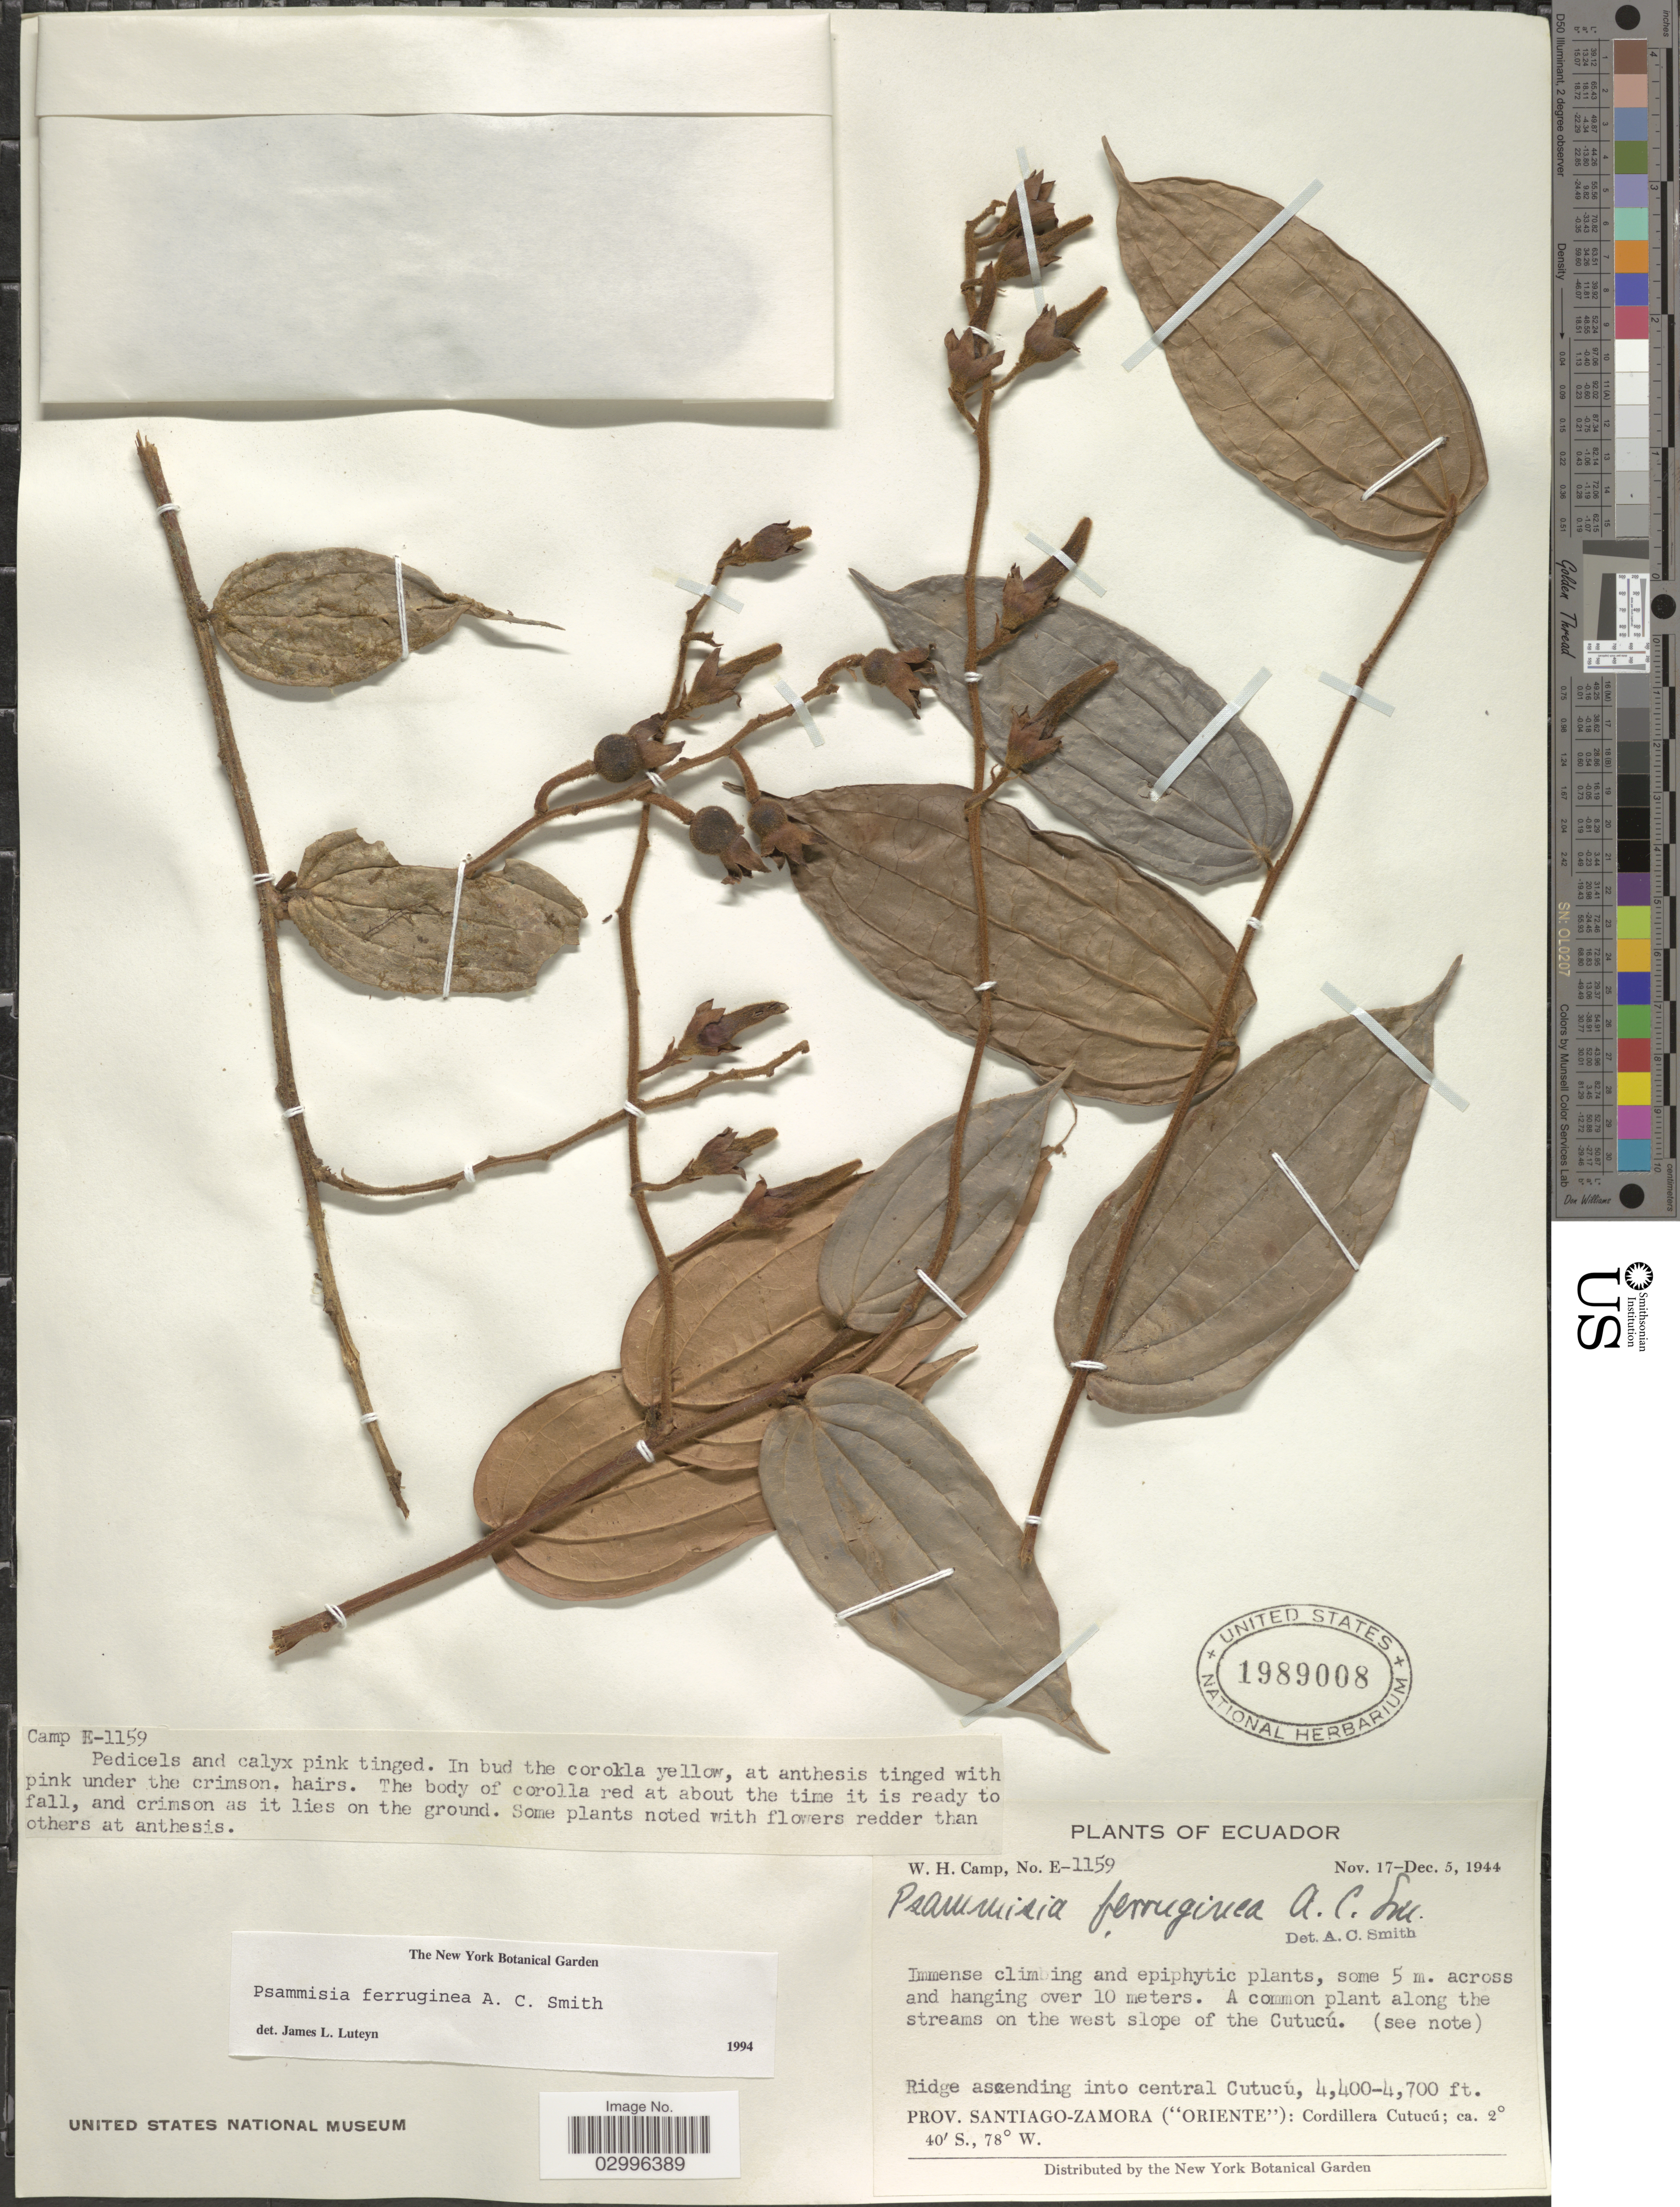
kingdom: Plantae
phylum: Tracheophyta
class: Magnoliopsida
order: Ericales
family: Ericaceae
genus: Psammisia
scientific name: Psammisia ferruginea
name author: A.C. Sm.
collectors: W. H. Camp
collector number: E-1159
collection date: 1944-11-17/1944-12-05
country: Ecuador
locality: Ridge ascending into central Cutucú. Prov. Santiago-Zamora ("Oriente"): Cordillera Cutucú.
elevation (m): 1341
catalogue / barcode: US 1989008